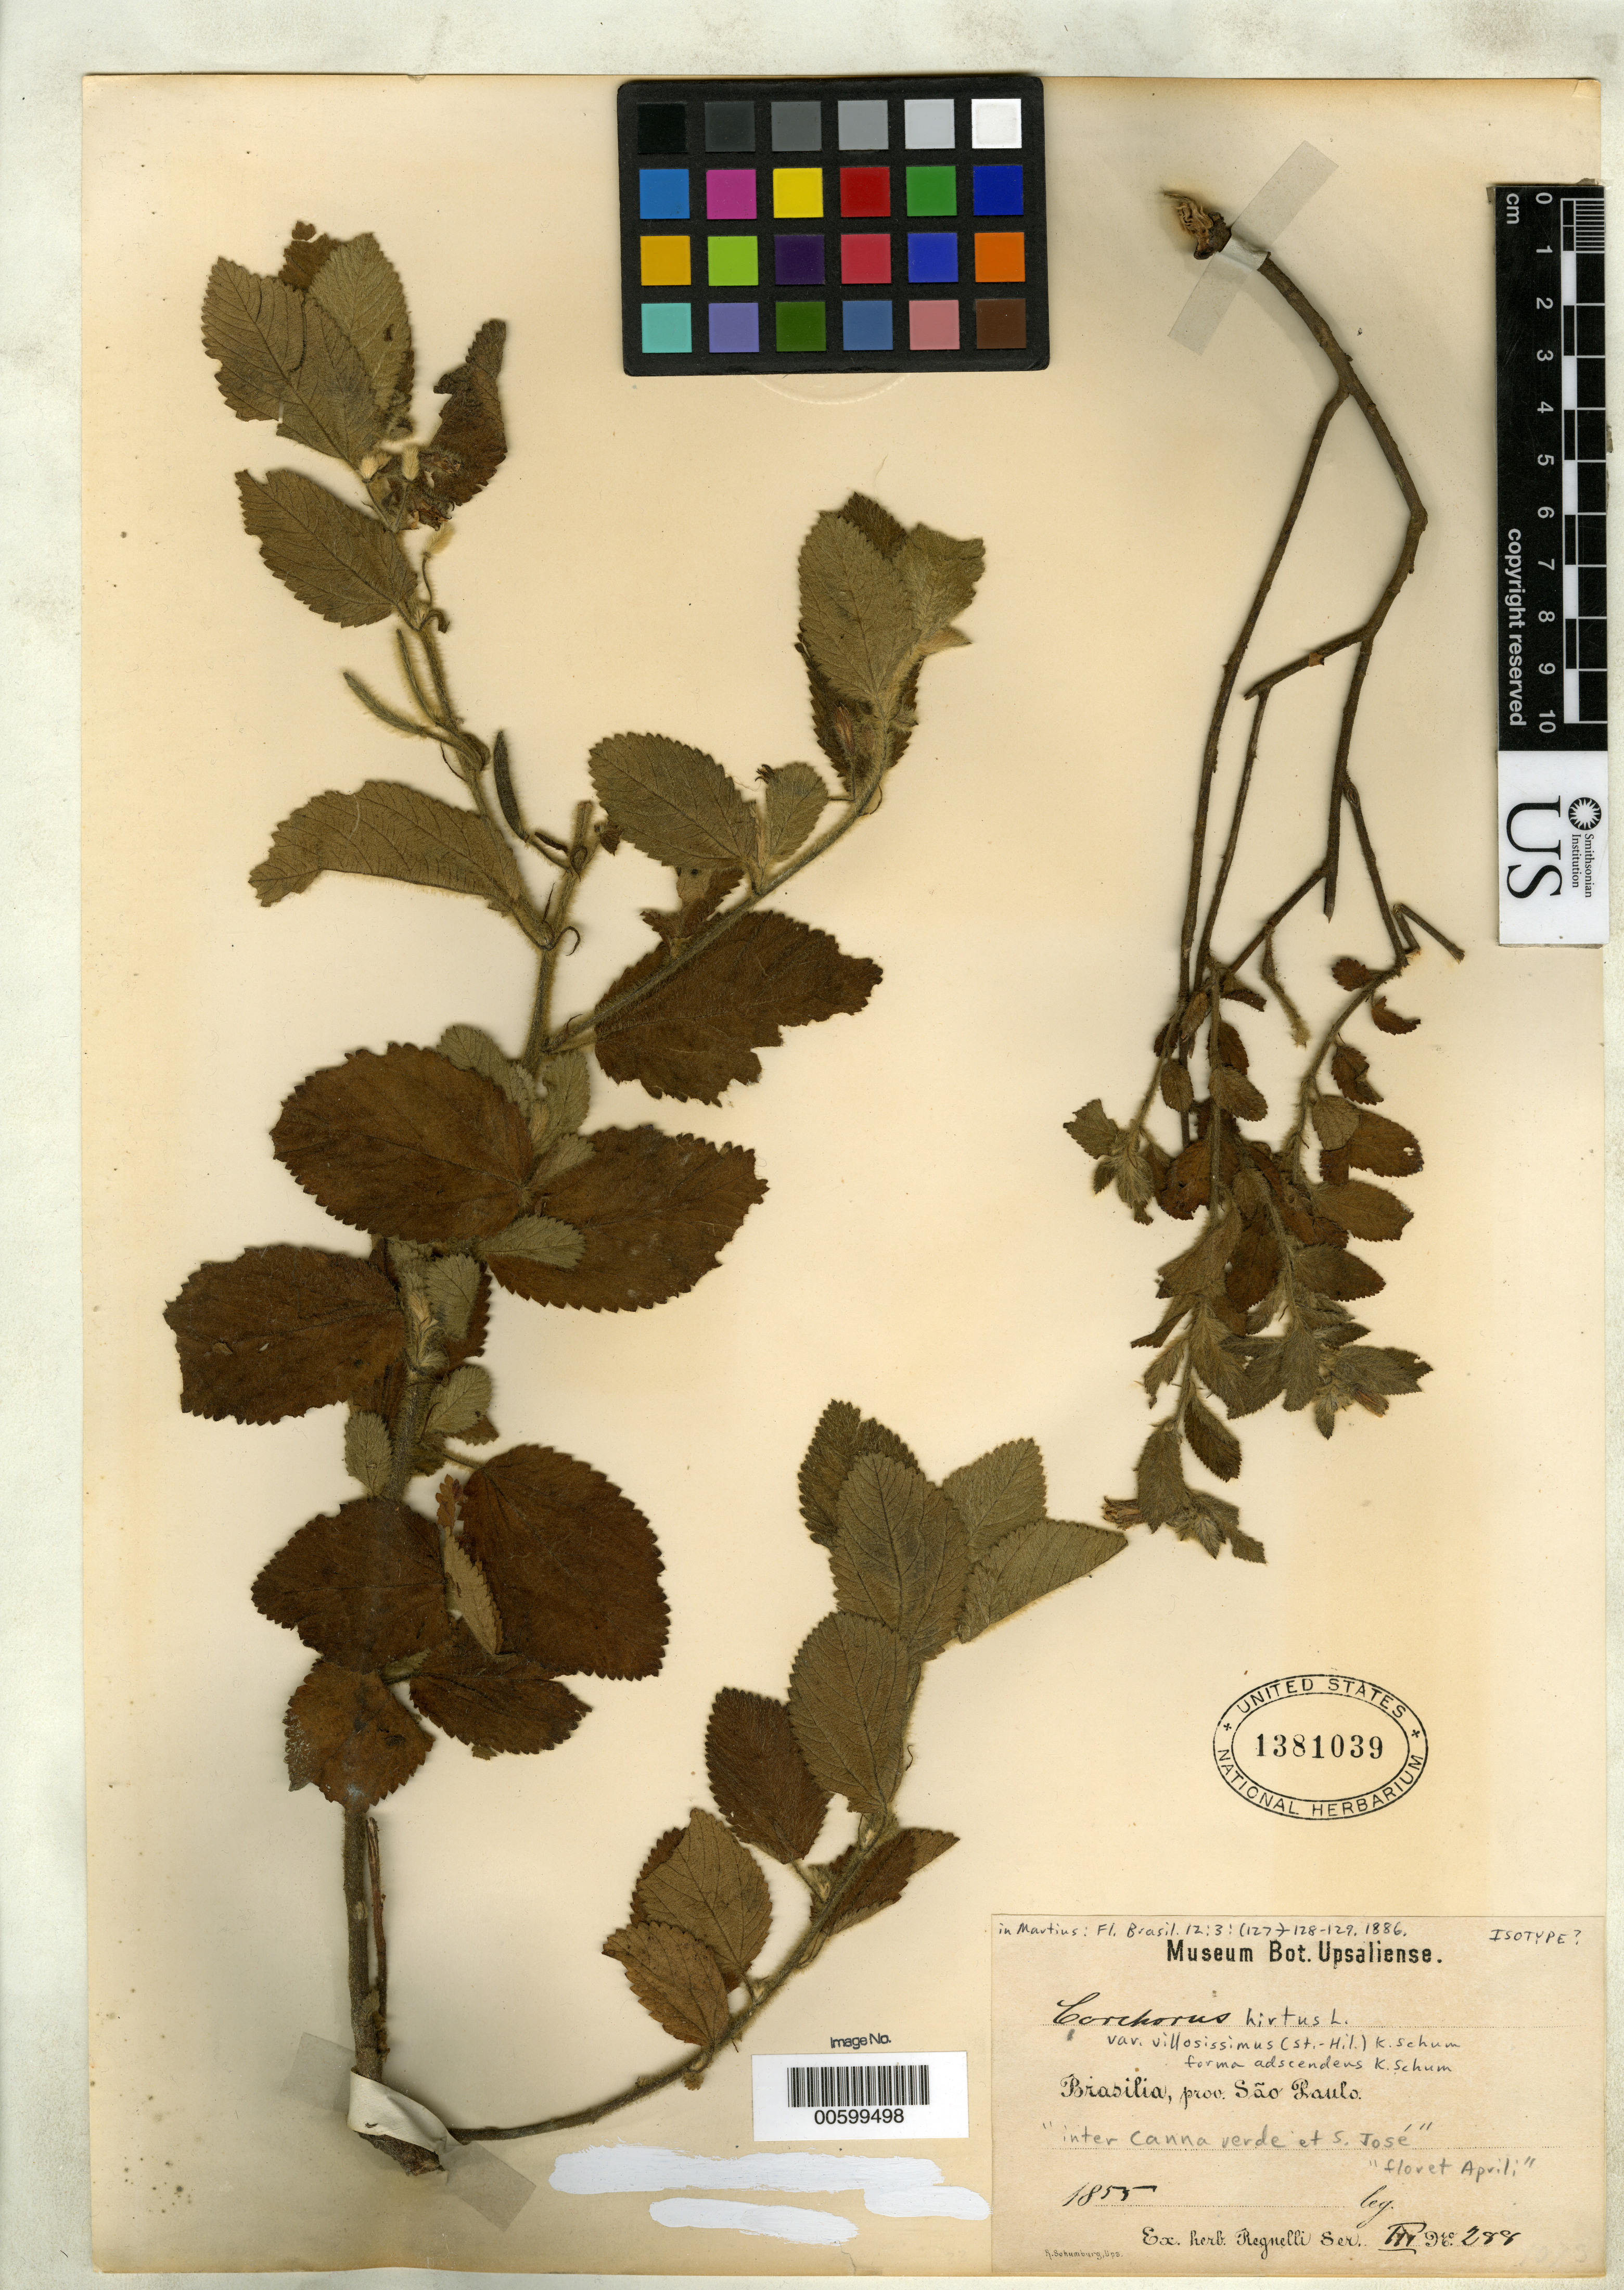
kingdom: Plantae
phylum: Tracheophyta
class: Magnoliopsida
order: Malvales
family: Malvaceae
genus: Corchorus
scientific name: Corchorus hirtus f. adscendens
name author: K. Schum. in Mart.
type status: Possible Isotype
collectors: A. F. Regnell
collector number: III 288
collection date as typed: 1855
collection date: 1855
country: Brazil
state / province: São Paulo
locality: Inter Canna Verde et S. Jose.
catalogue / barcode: US 1381039